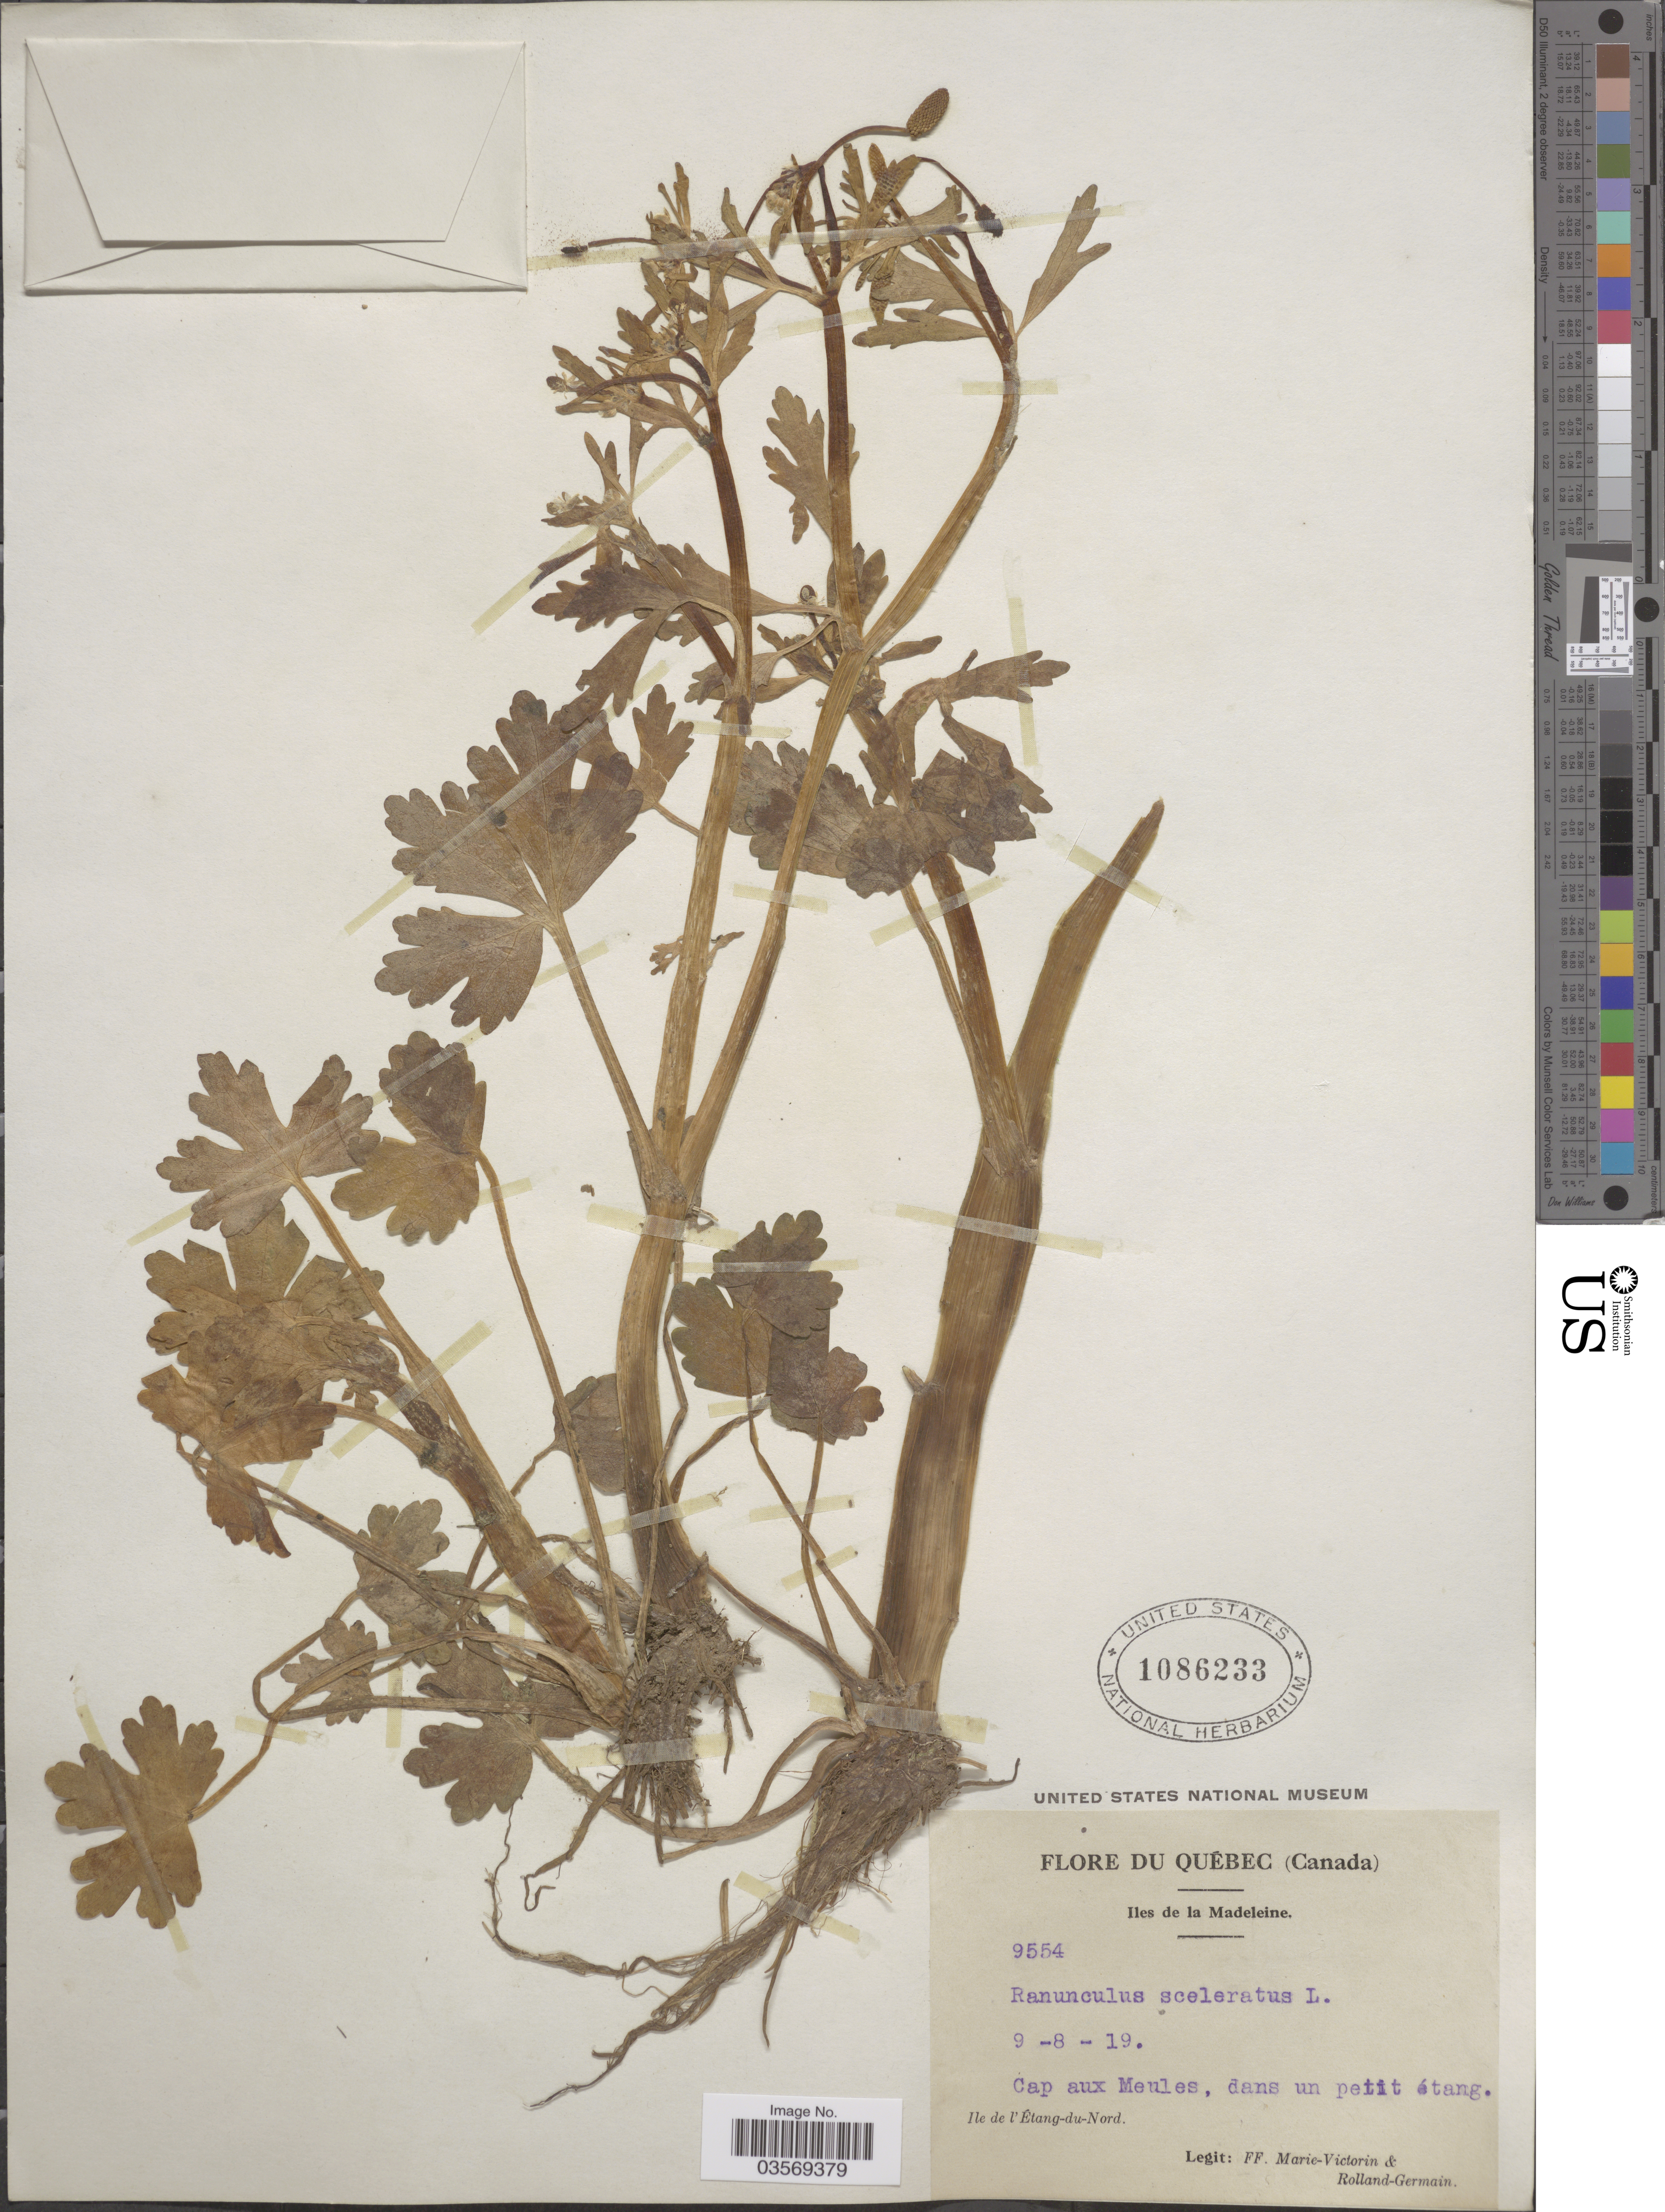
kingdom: Plantae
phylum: Tracheophyta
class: Magnoliopsida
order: Ranunculales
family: Ranunculaceae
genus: Ranunculus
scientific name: Ranunculus sceleratus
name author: L.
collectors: F. Marie-Victorin & Rolland-Germain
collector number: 9554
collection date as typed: Transcribed d/m/y: 9/8/19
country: Canada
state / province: Quebec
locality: Iles de la Madeleine. Cap aux Meules. Ille de l'Étang-du-Nord.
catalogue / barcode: US 1086233